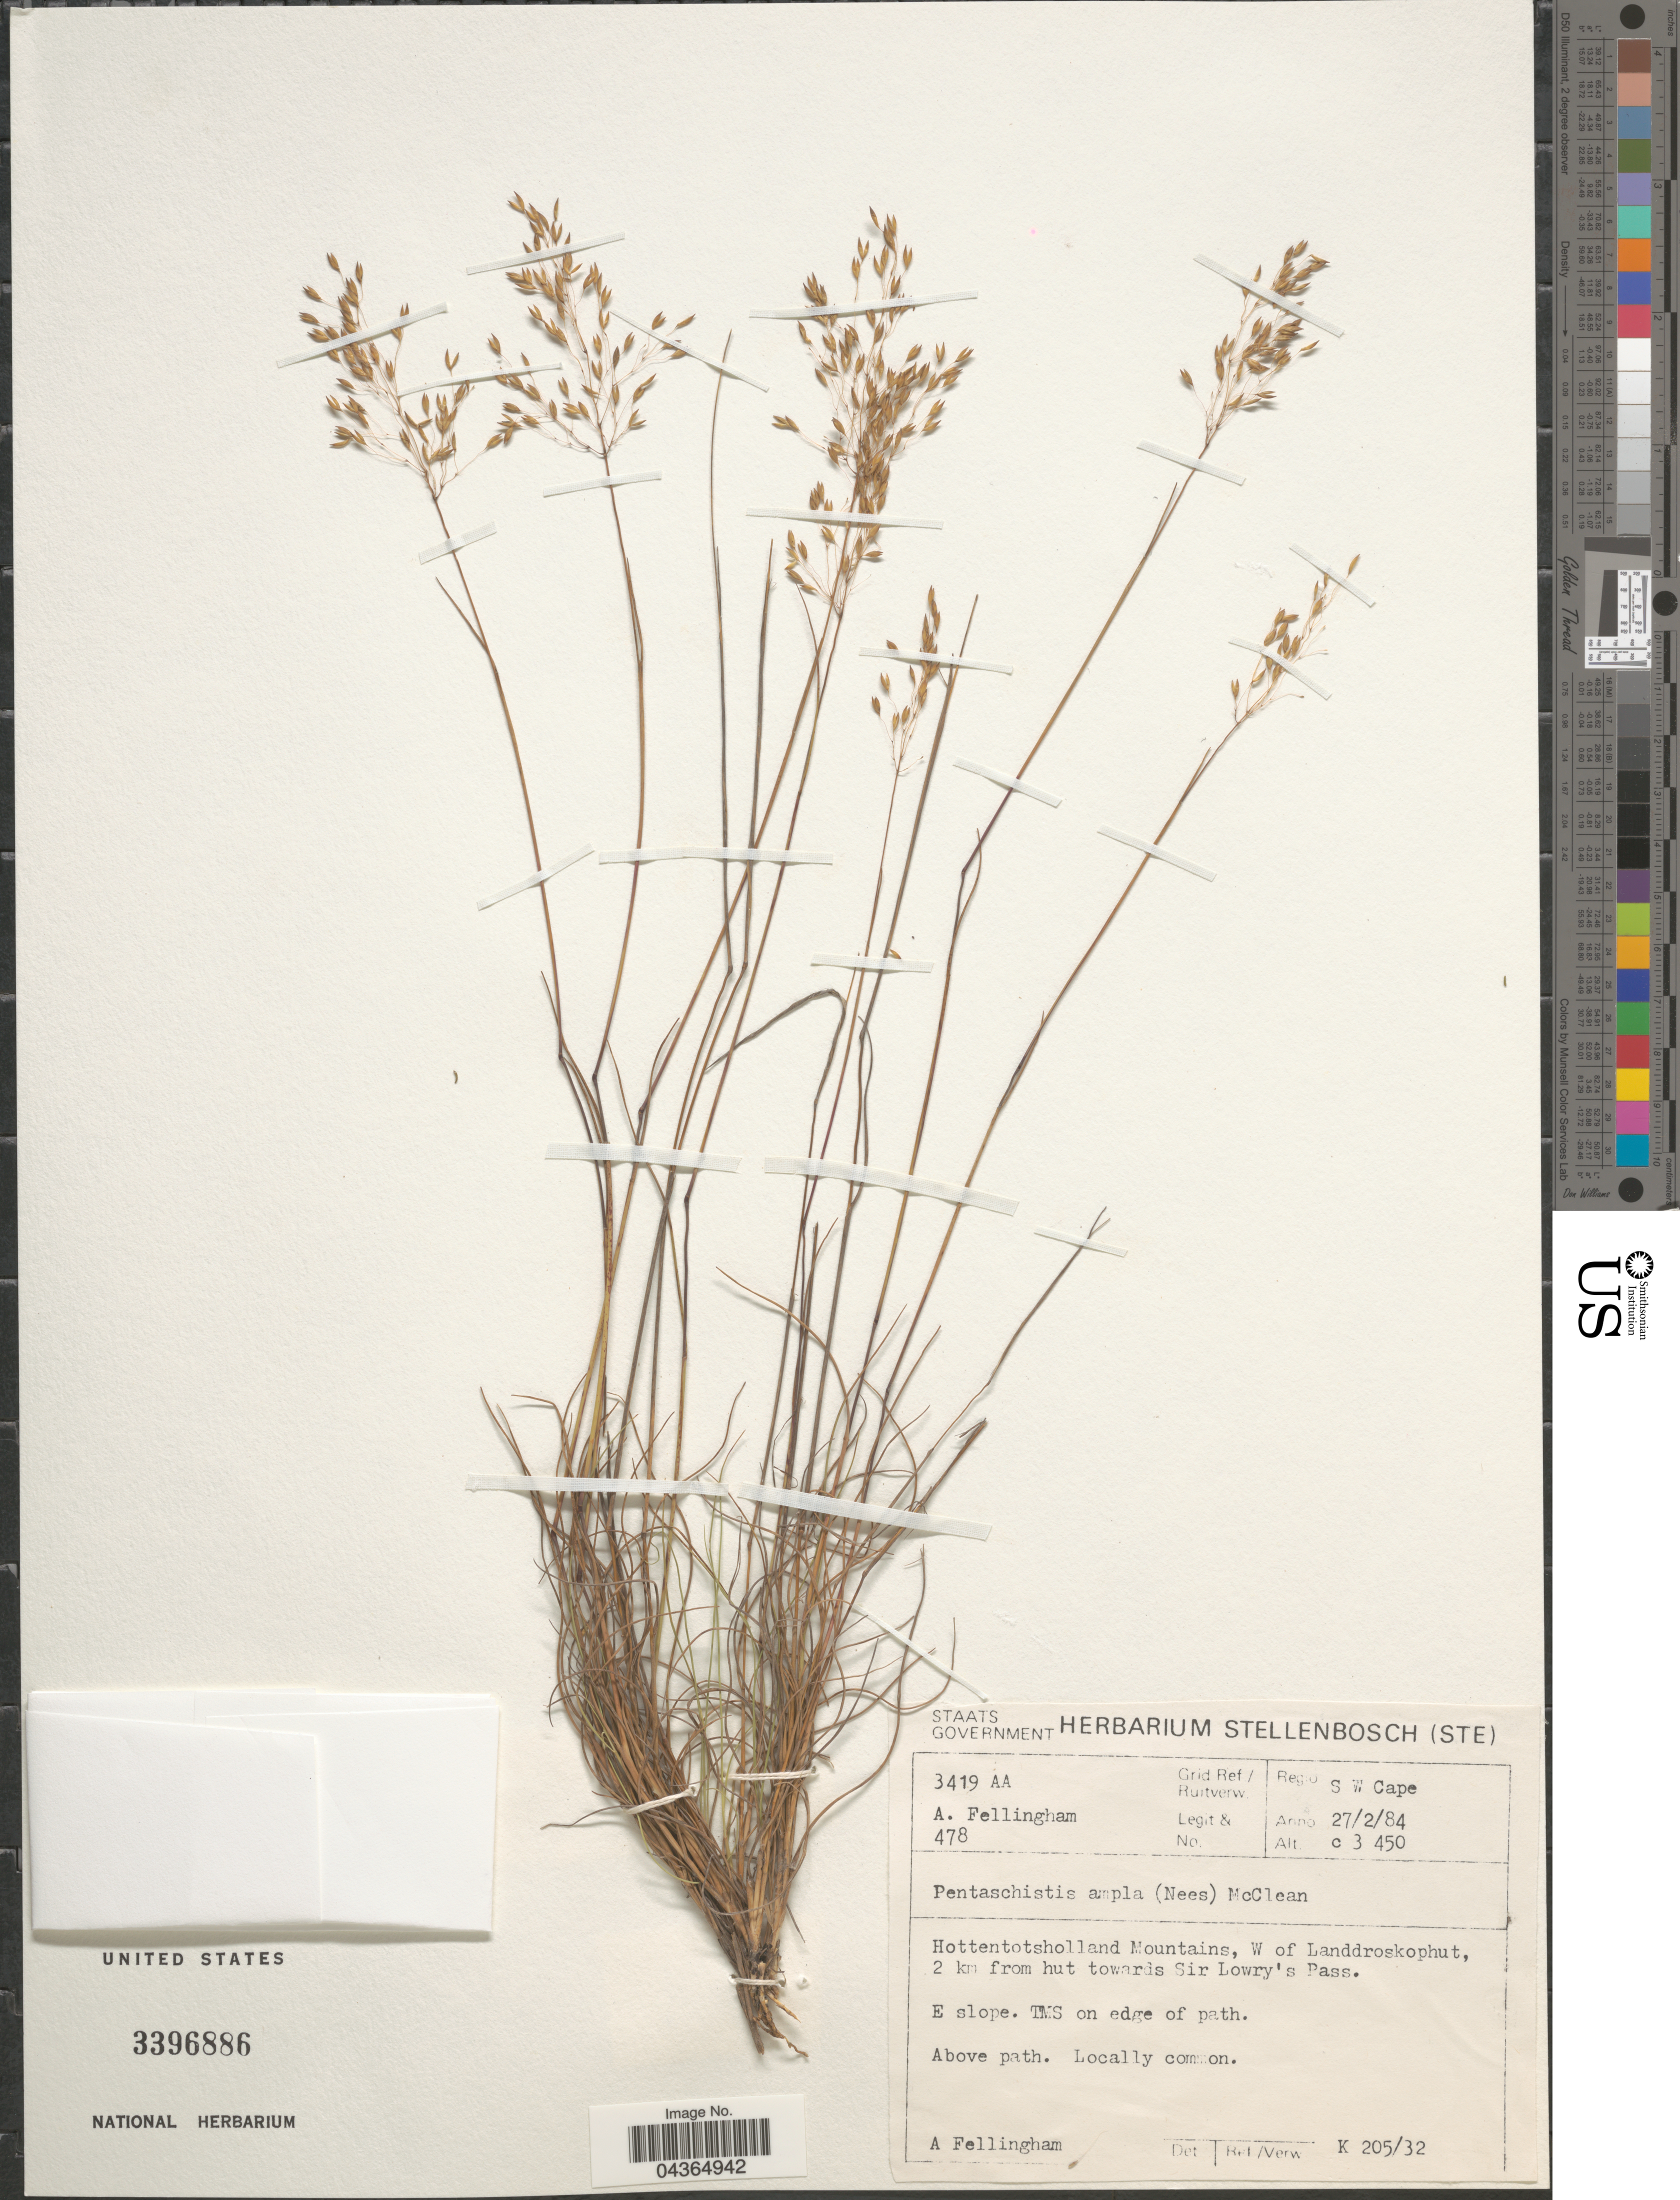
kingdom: Plantae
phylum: Tracheophyta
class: Liliopsida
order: Poales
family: Poaceae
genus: Pentameris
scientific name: Pentameris ampla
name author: (Nees) Galley & H.P. Linder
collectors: A. Fellingham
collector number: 478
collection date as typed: Transcribed d/m/y: 27/2/84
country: South Africa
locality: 3419 AA Grid Ref./Ruitverw. Regio S W Cape. Hottentotsholland Mountains, W of Landdroskophut, 2 km from hut towards Sir Lowry's Pass. E slope. TMS on edge of path.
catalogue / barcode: US 3396886